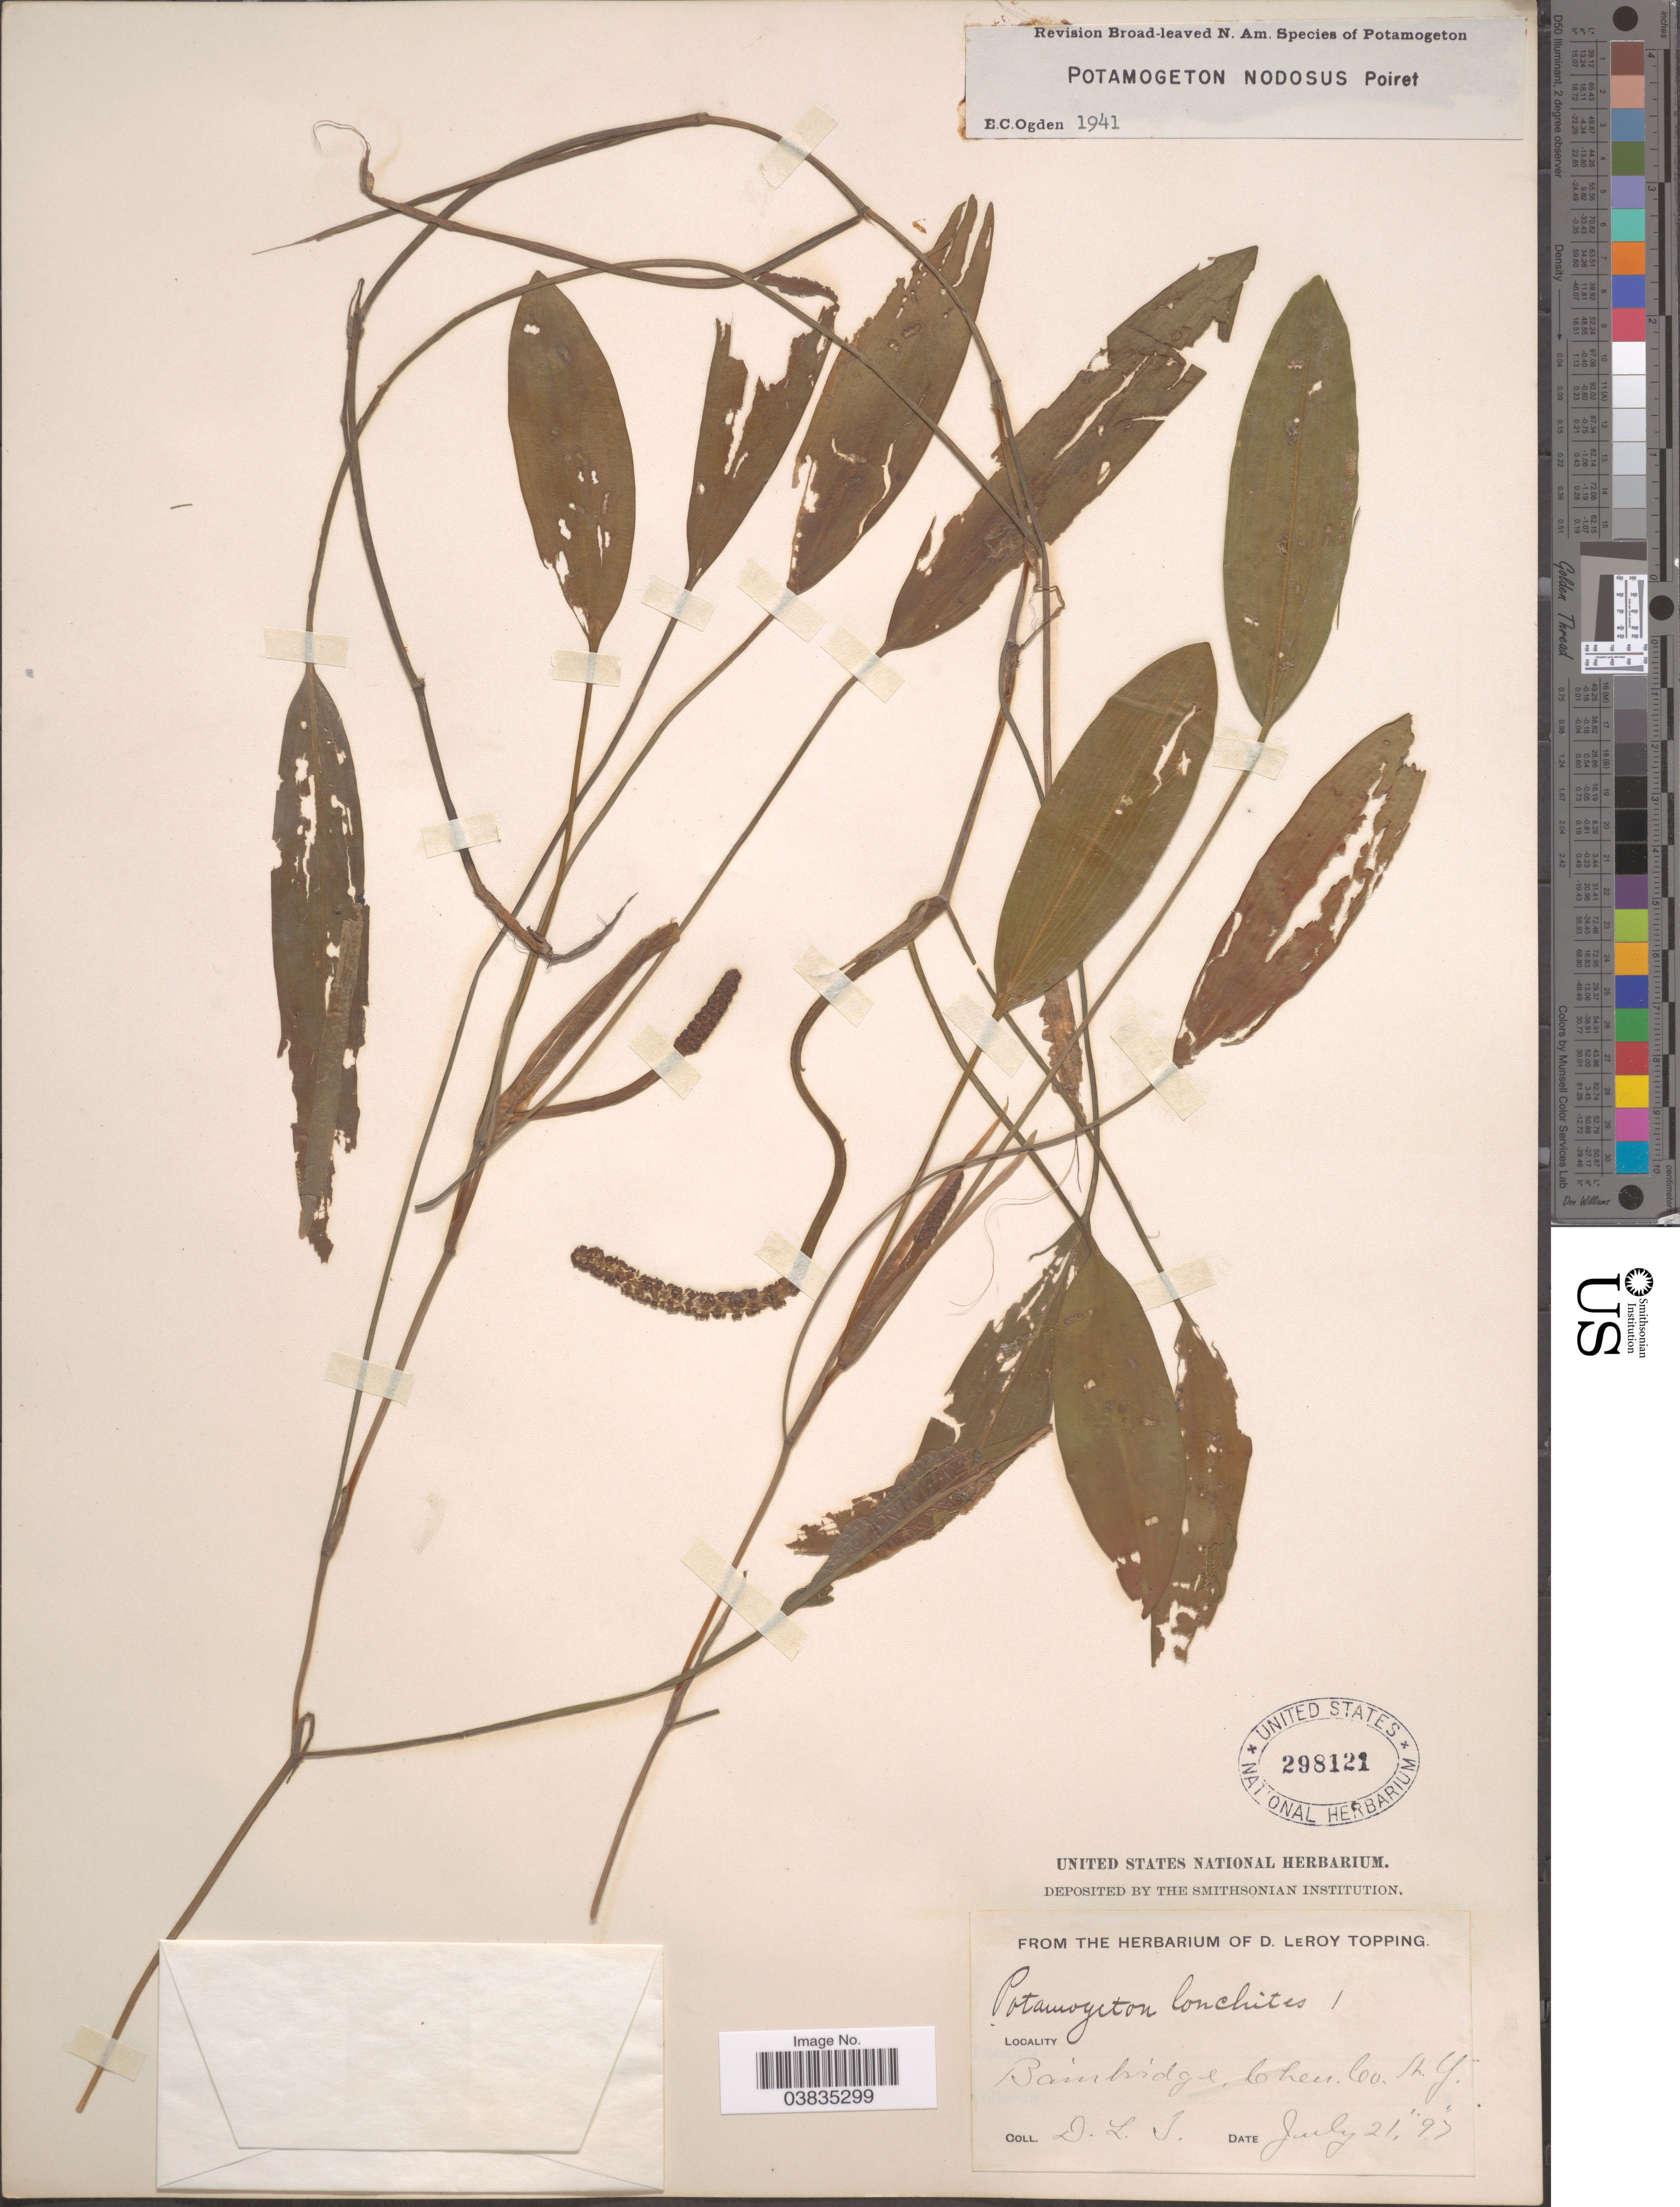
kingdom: Plantae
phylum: Tracheophyta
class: Liliopsida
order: Alismatales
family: Potamogetonaceae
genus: Potamogeton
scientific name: Potamogeton nodosus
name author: Poir.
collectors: D. L. Topping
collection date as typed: Transcribed d/m/y: 21/7/97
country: United States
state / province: New York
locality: Bainbridge, Chen Co.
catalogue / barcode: US 298121